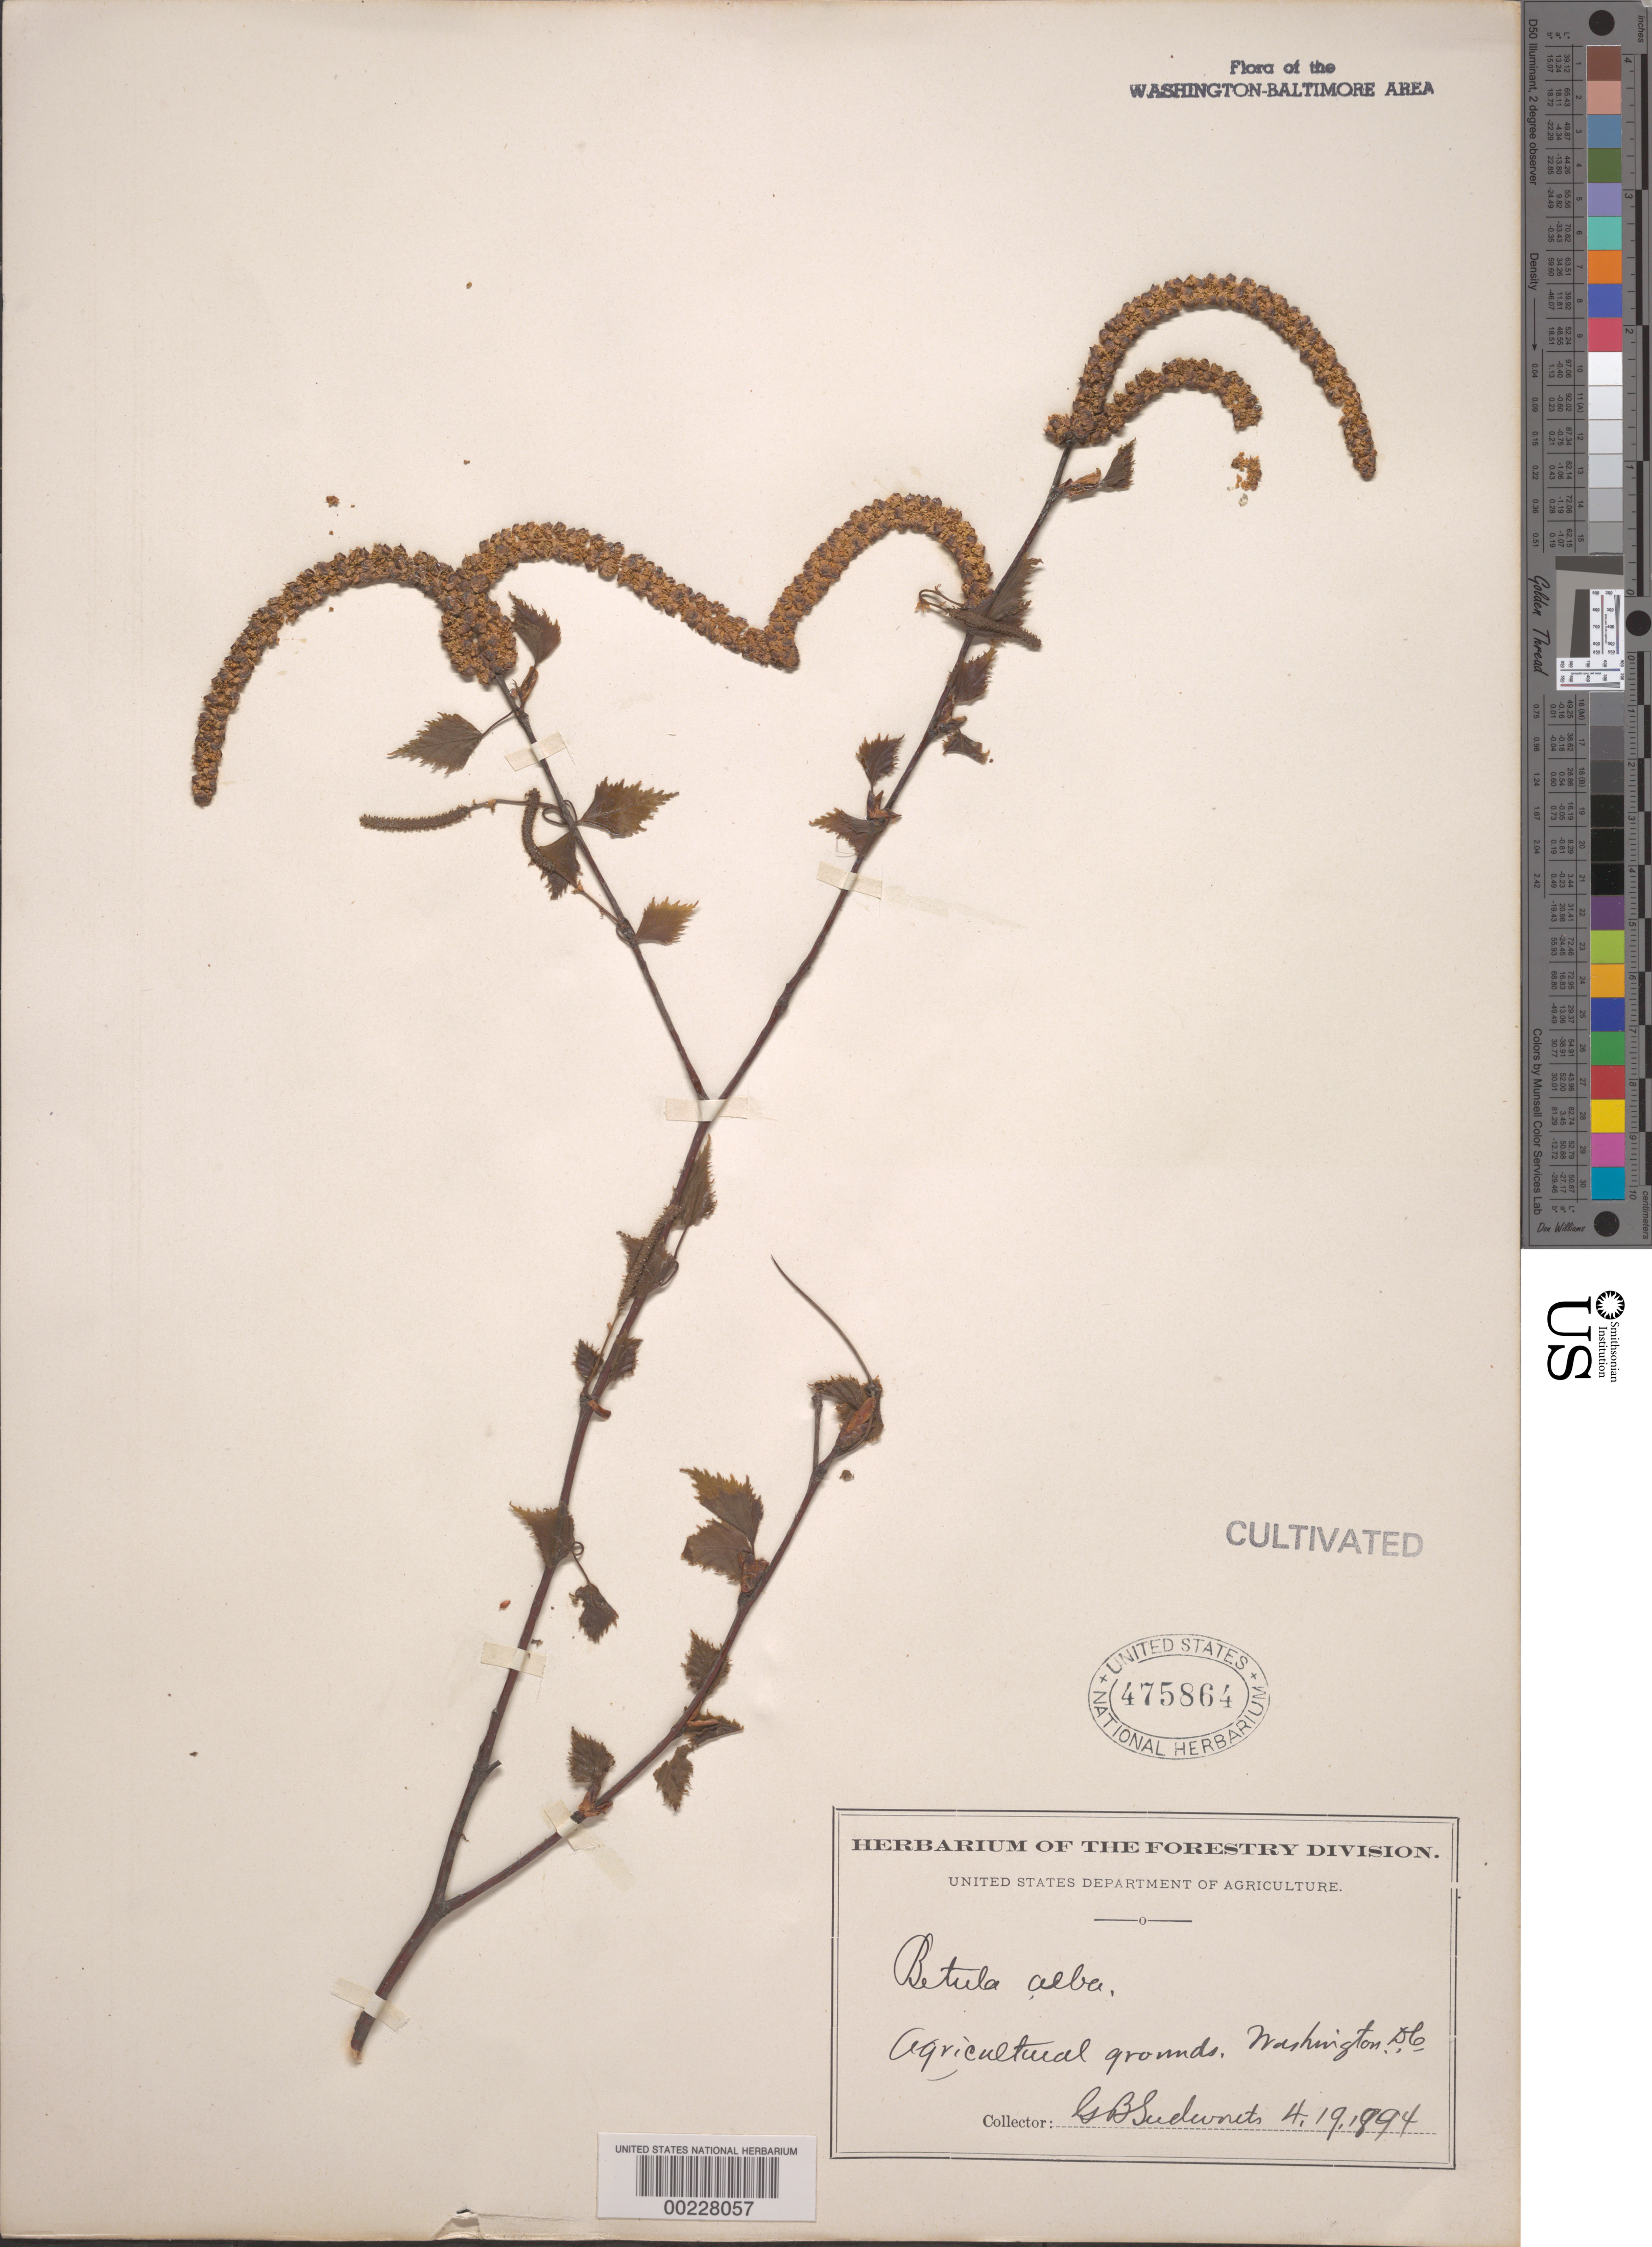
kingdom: Plantae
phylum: Tracheophyta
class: Magnoliopsida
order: Fagales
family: Betulaceae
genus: Betula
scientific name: Betula alba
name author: L.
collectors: G. B. Sudworth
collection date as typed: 19 Apr 1894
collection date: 1894-04-19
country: United States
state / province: District of Columbia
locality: Agricultural grounds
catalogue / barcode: US 475864